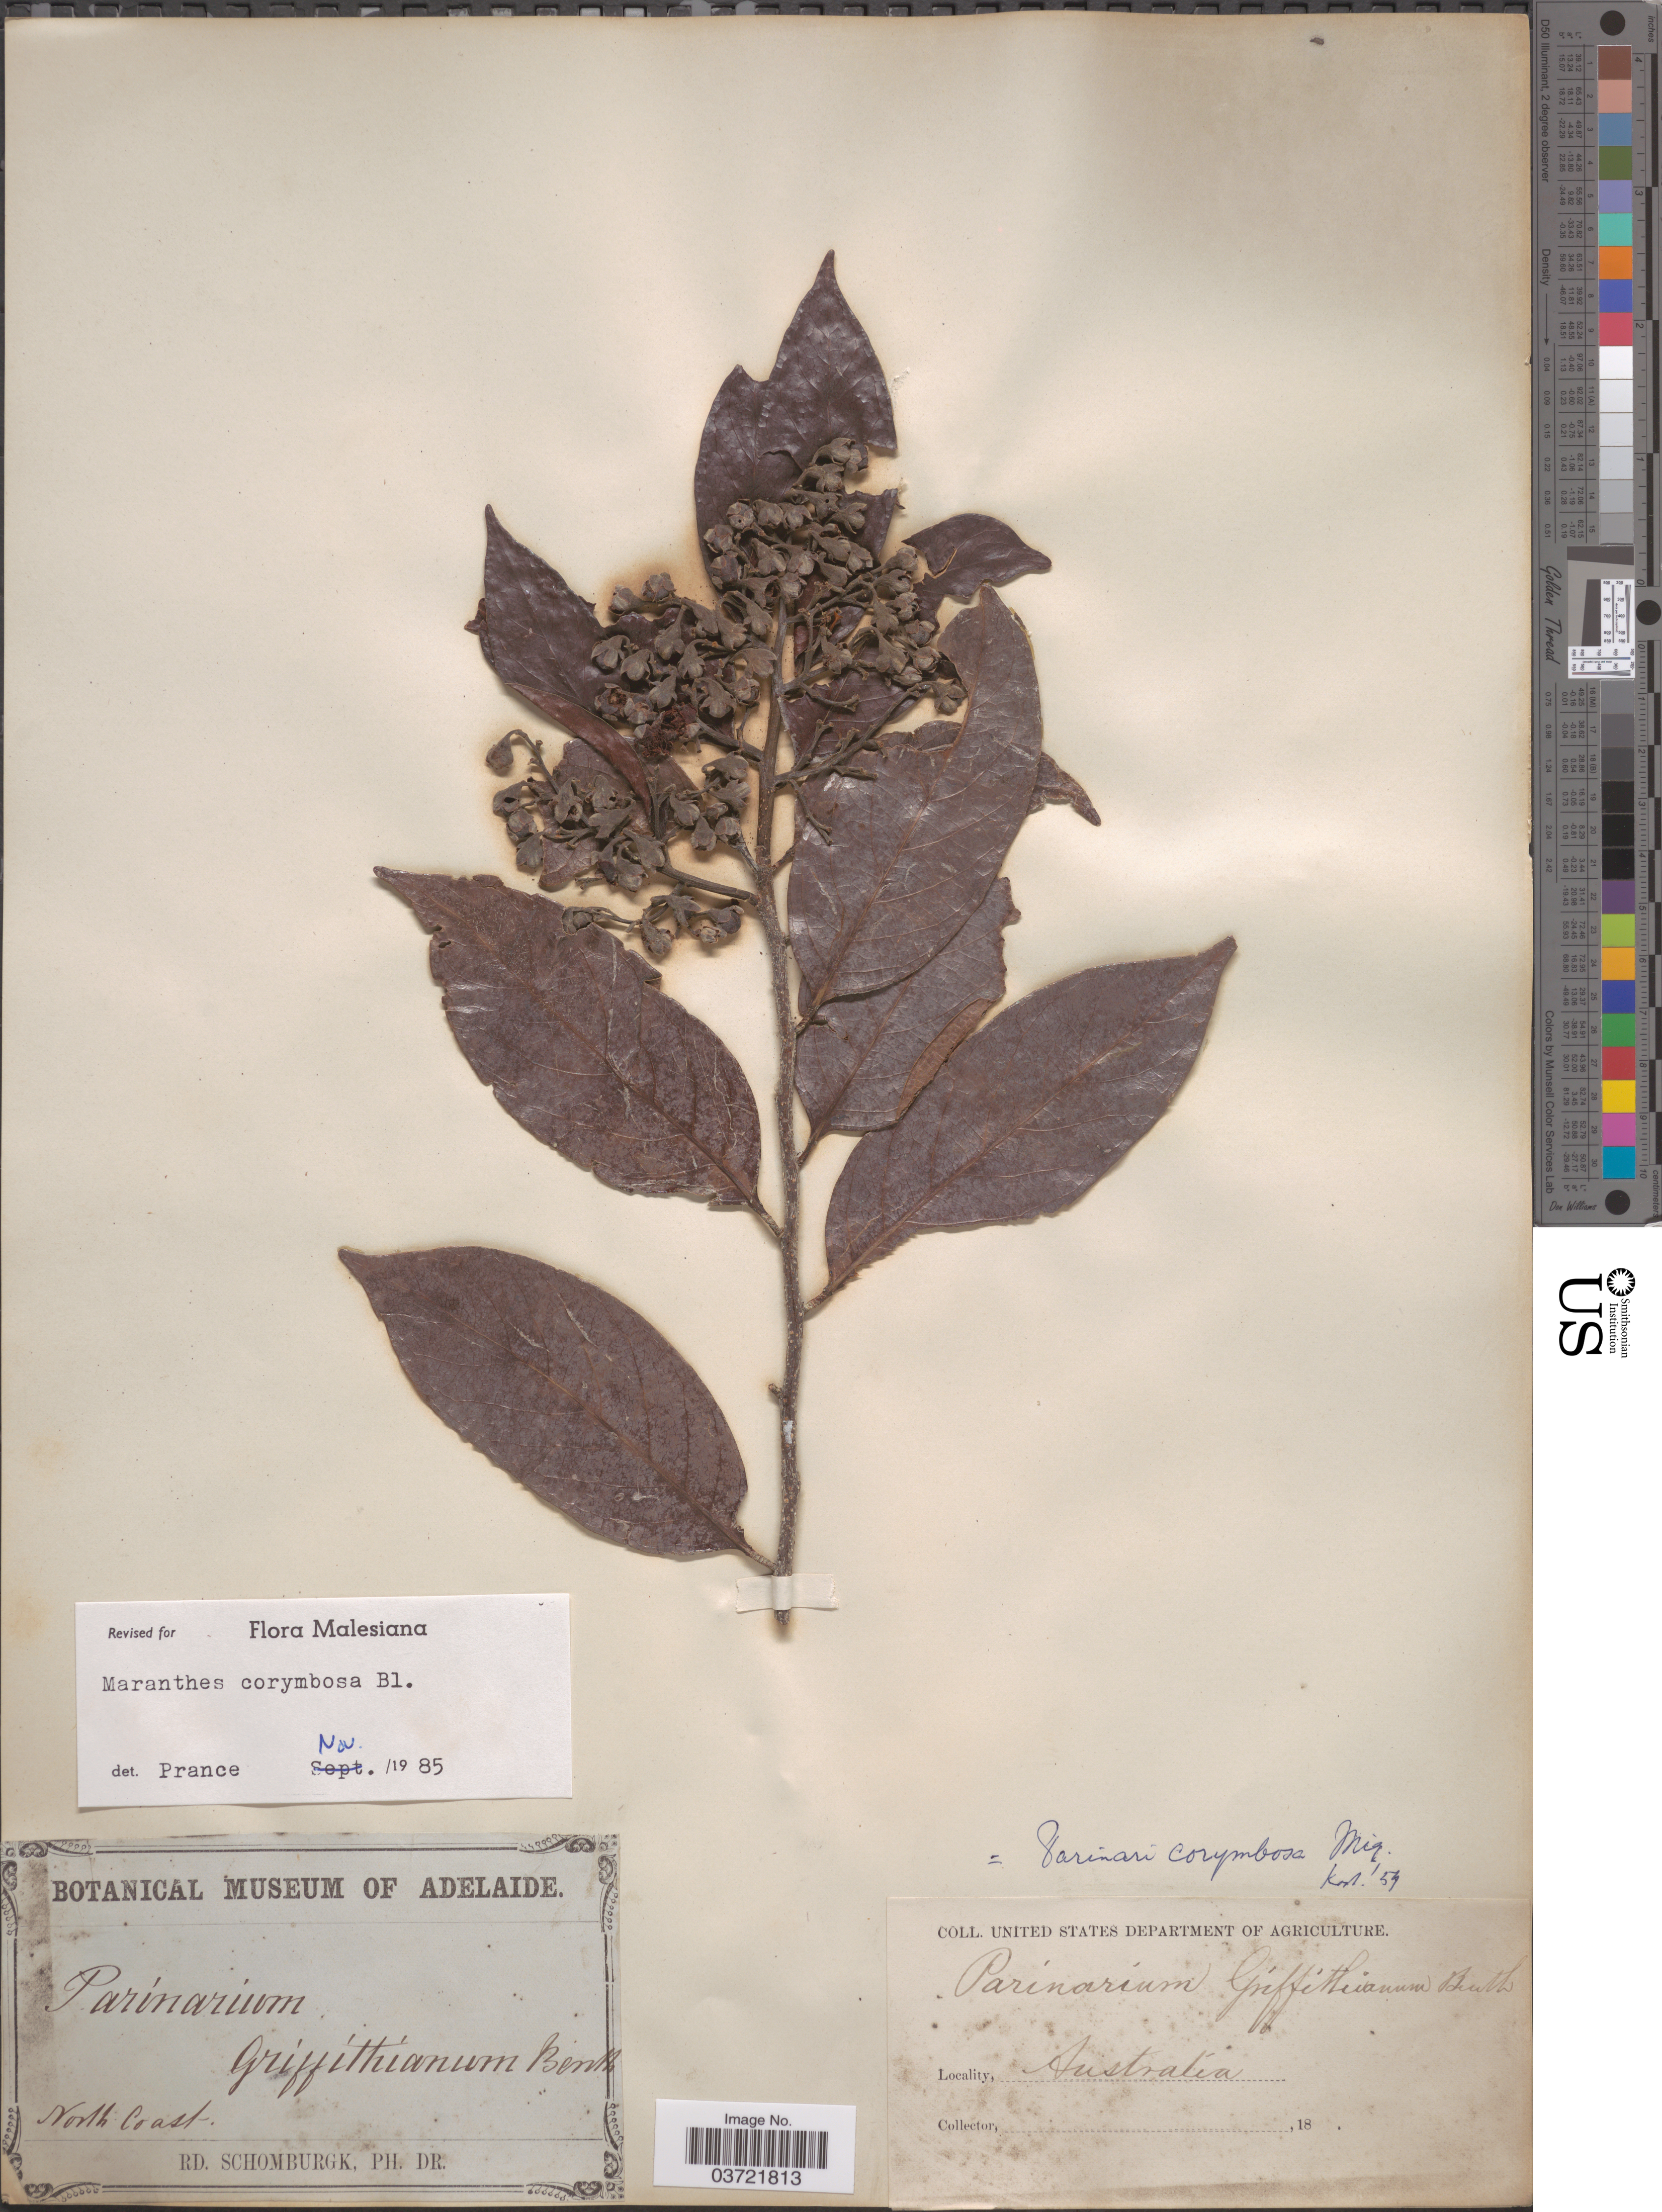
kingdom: Plantae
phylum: Tracheophyta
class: Magnoliopsida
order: Malpighiales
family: Chrysobalanaceae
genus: Maranthes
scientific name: Maranthes corymbosa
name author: Blume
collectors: M. R. Schomburgk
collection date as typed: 18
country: Australia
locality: North Coast.